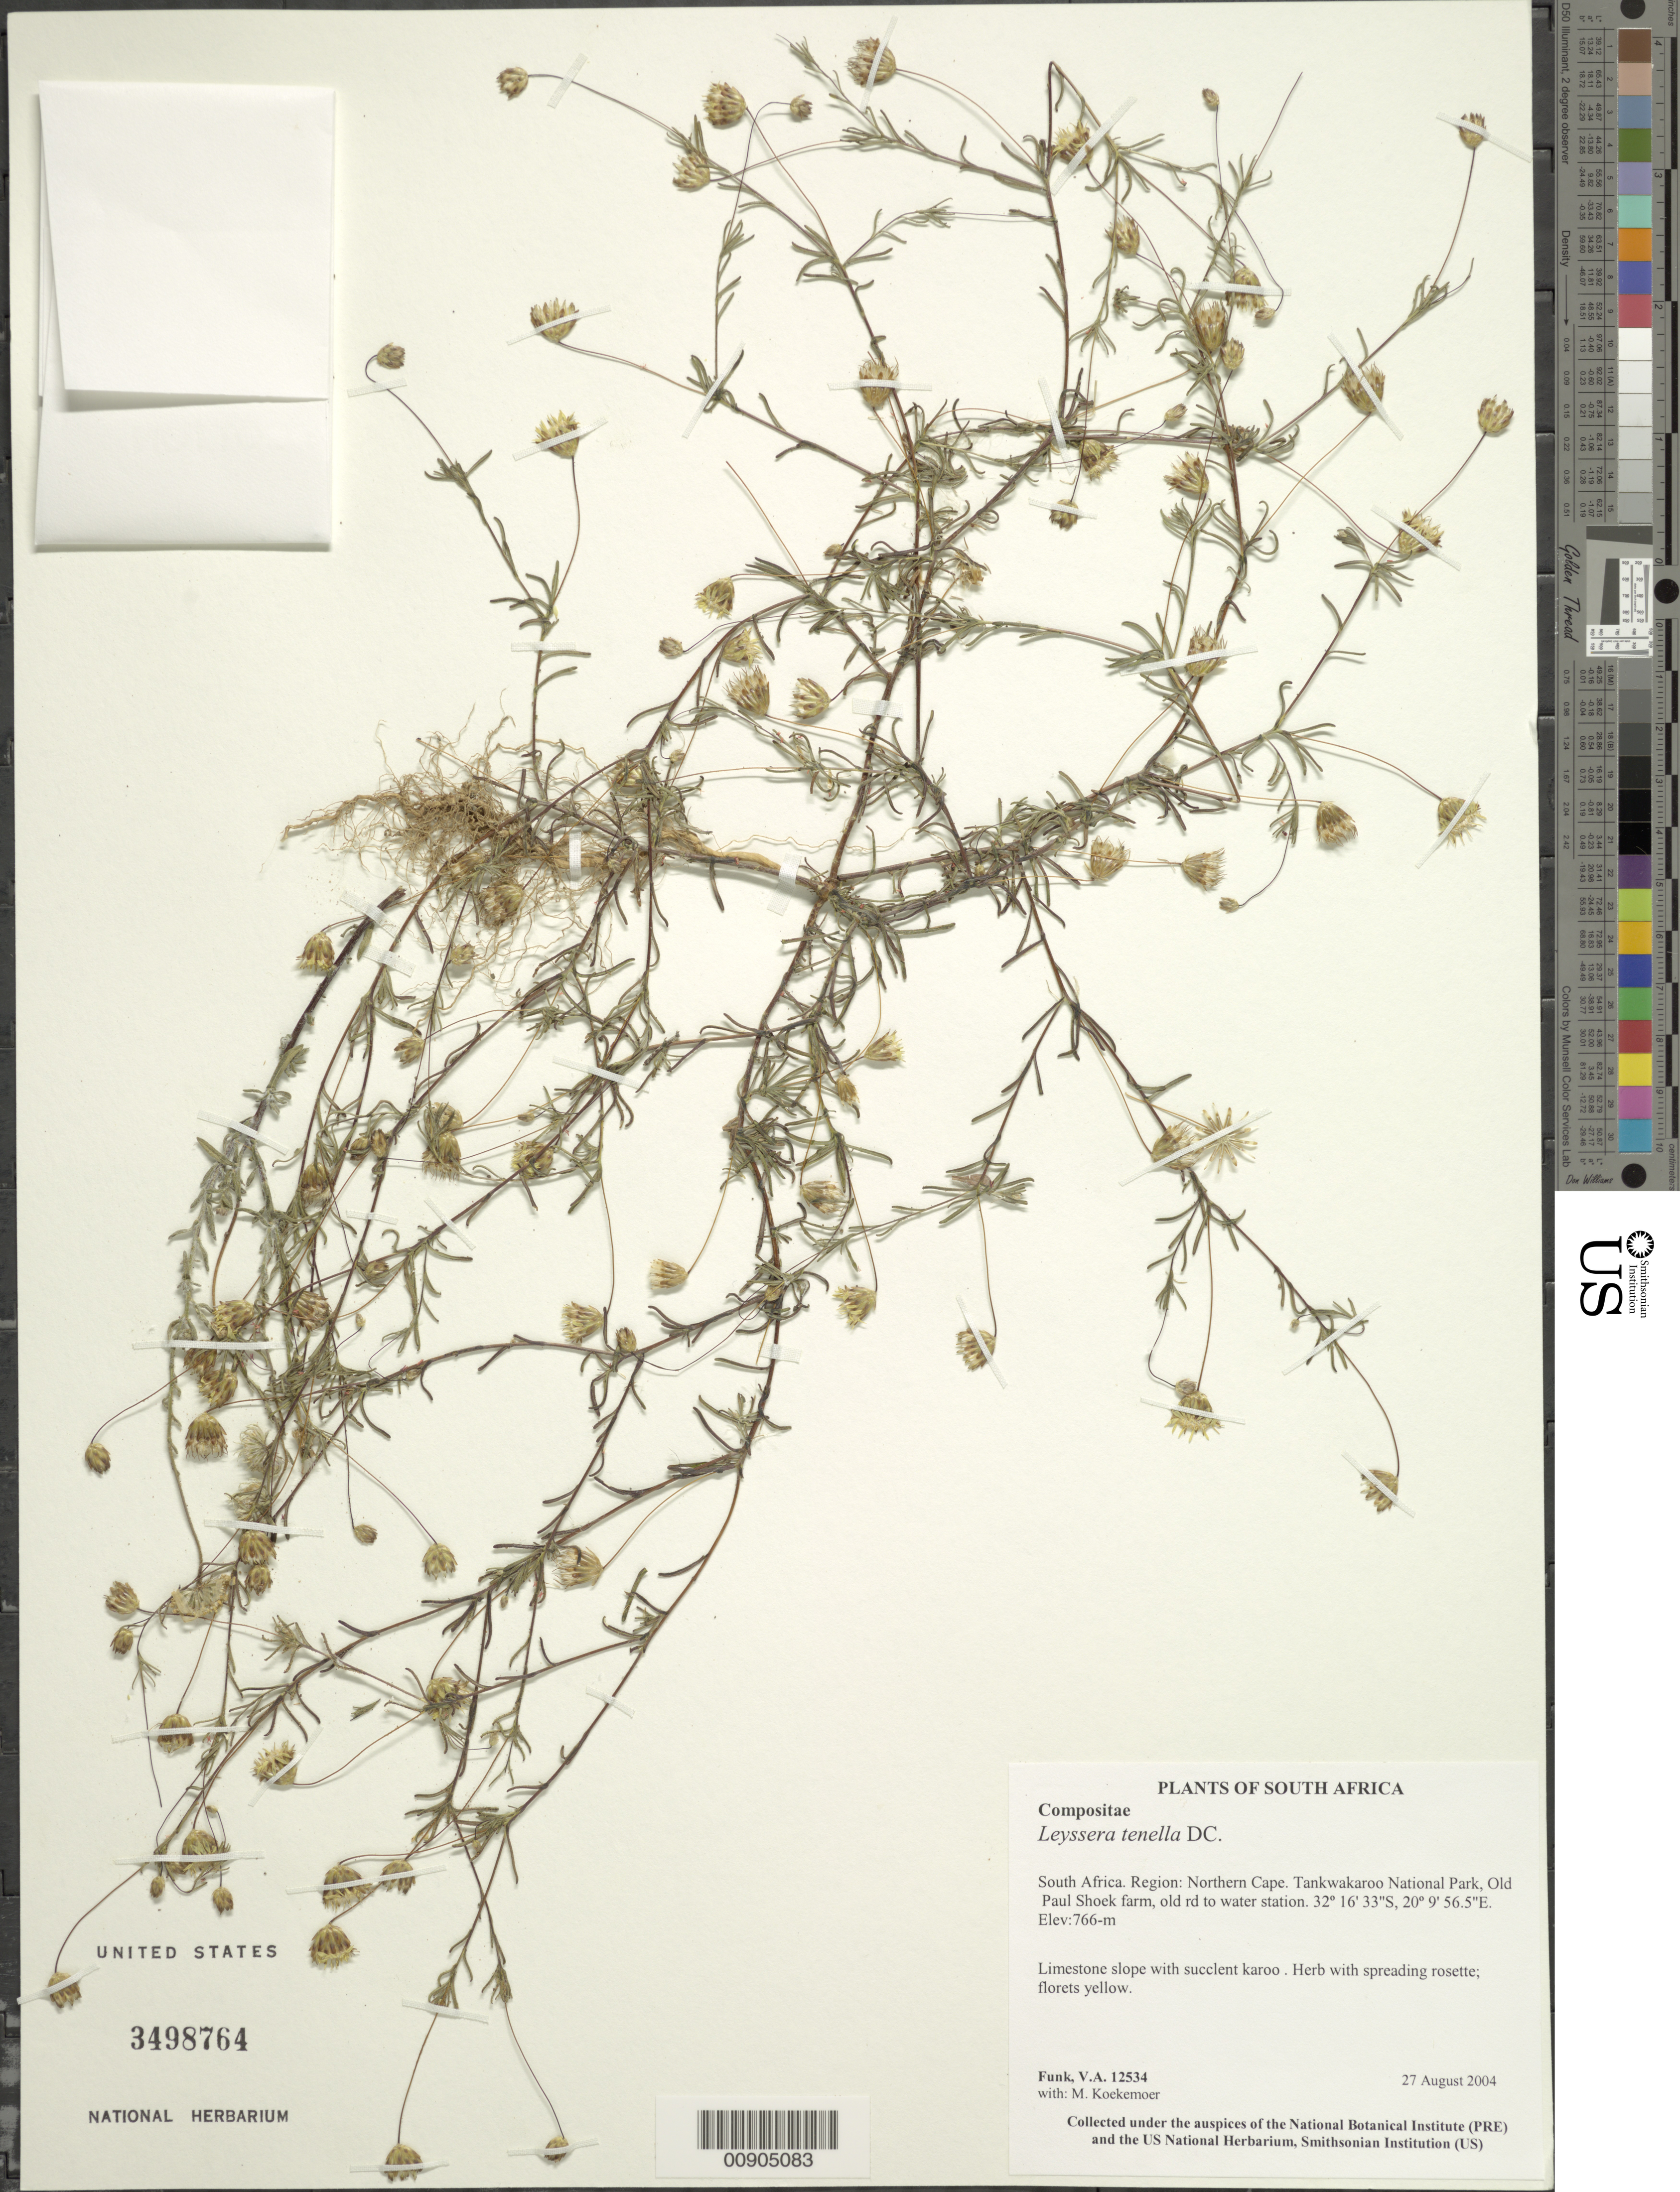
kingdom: Plantae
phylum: Tracheophyta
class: Magnoliopsida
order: Asterales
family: Asteraceae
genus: Leysera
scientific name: Leysera tenella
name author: DC.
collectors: V. Funk & M. Koekemoer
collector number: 12534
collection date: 2004-08-27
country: South Africa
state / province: Northern Cape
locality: Tankwakaroo National Park, Old Paul Shoek farm, old road to water station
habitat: Limestone slope with succulent karoo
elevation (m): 766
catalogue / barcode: US 3498764